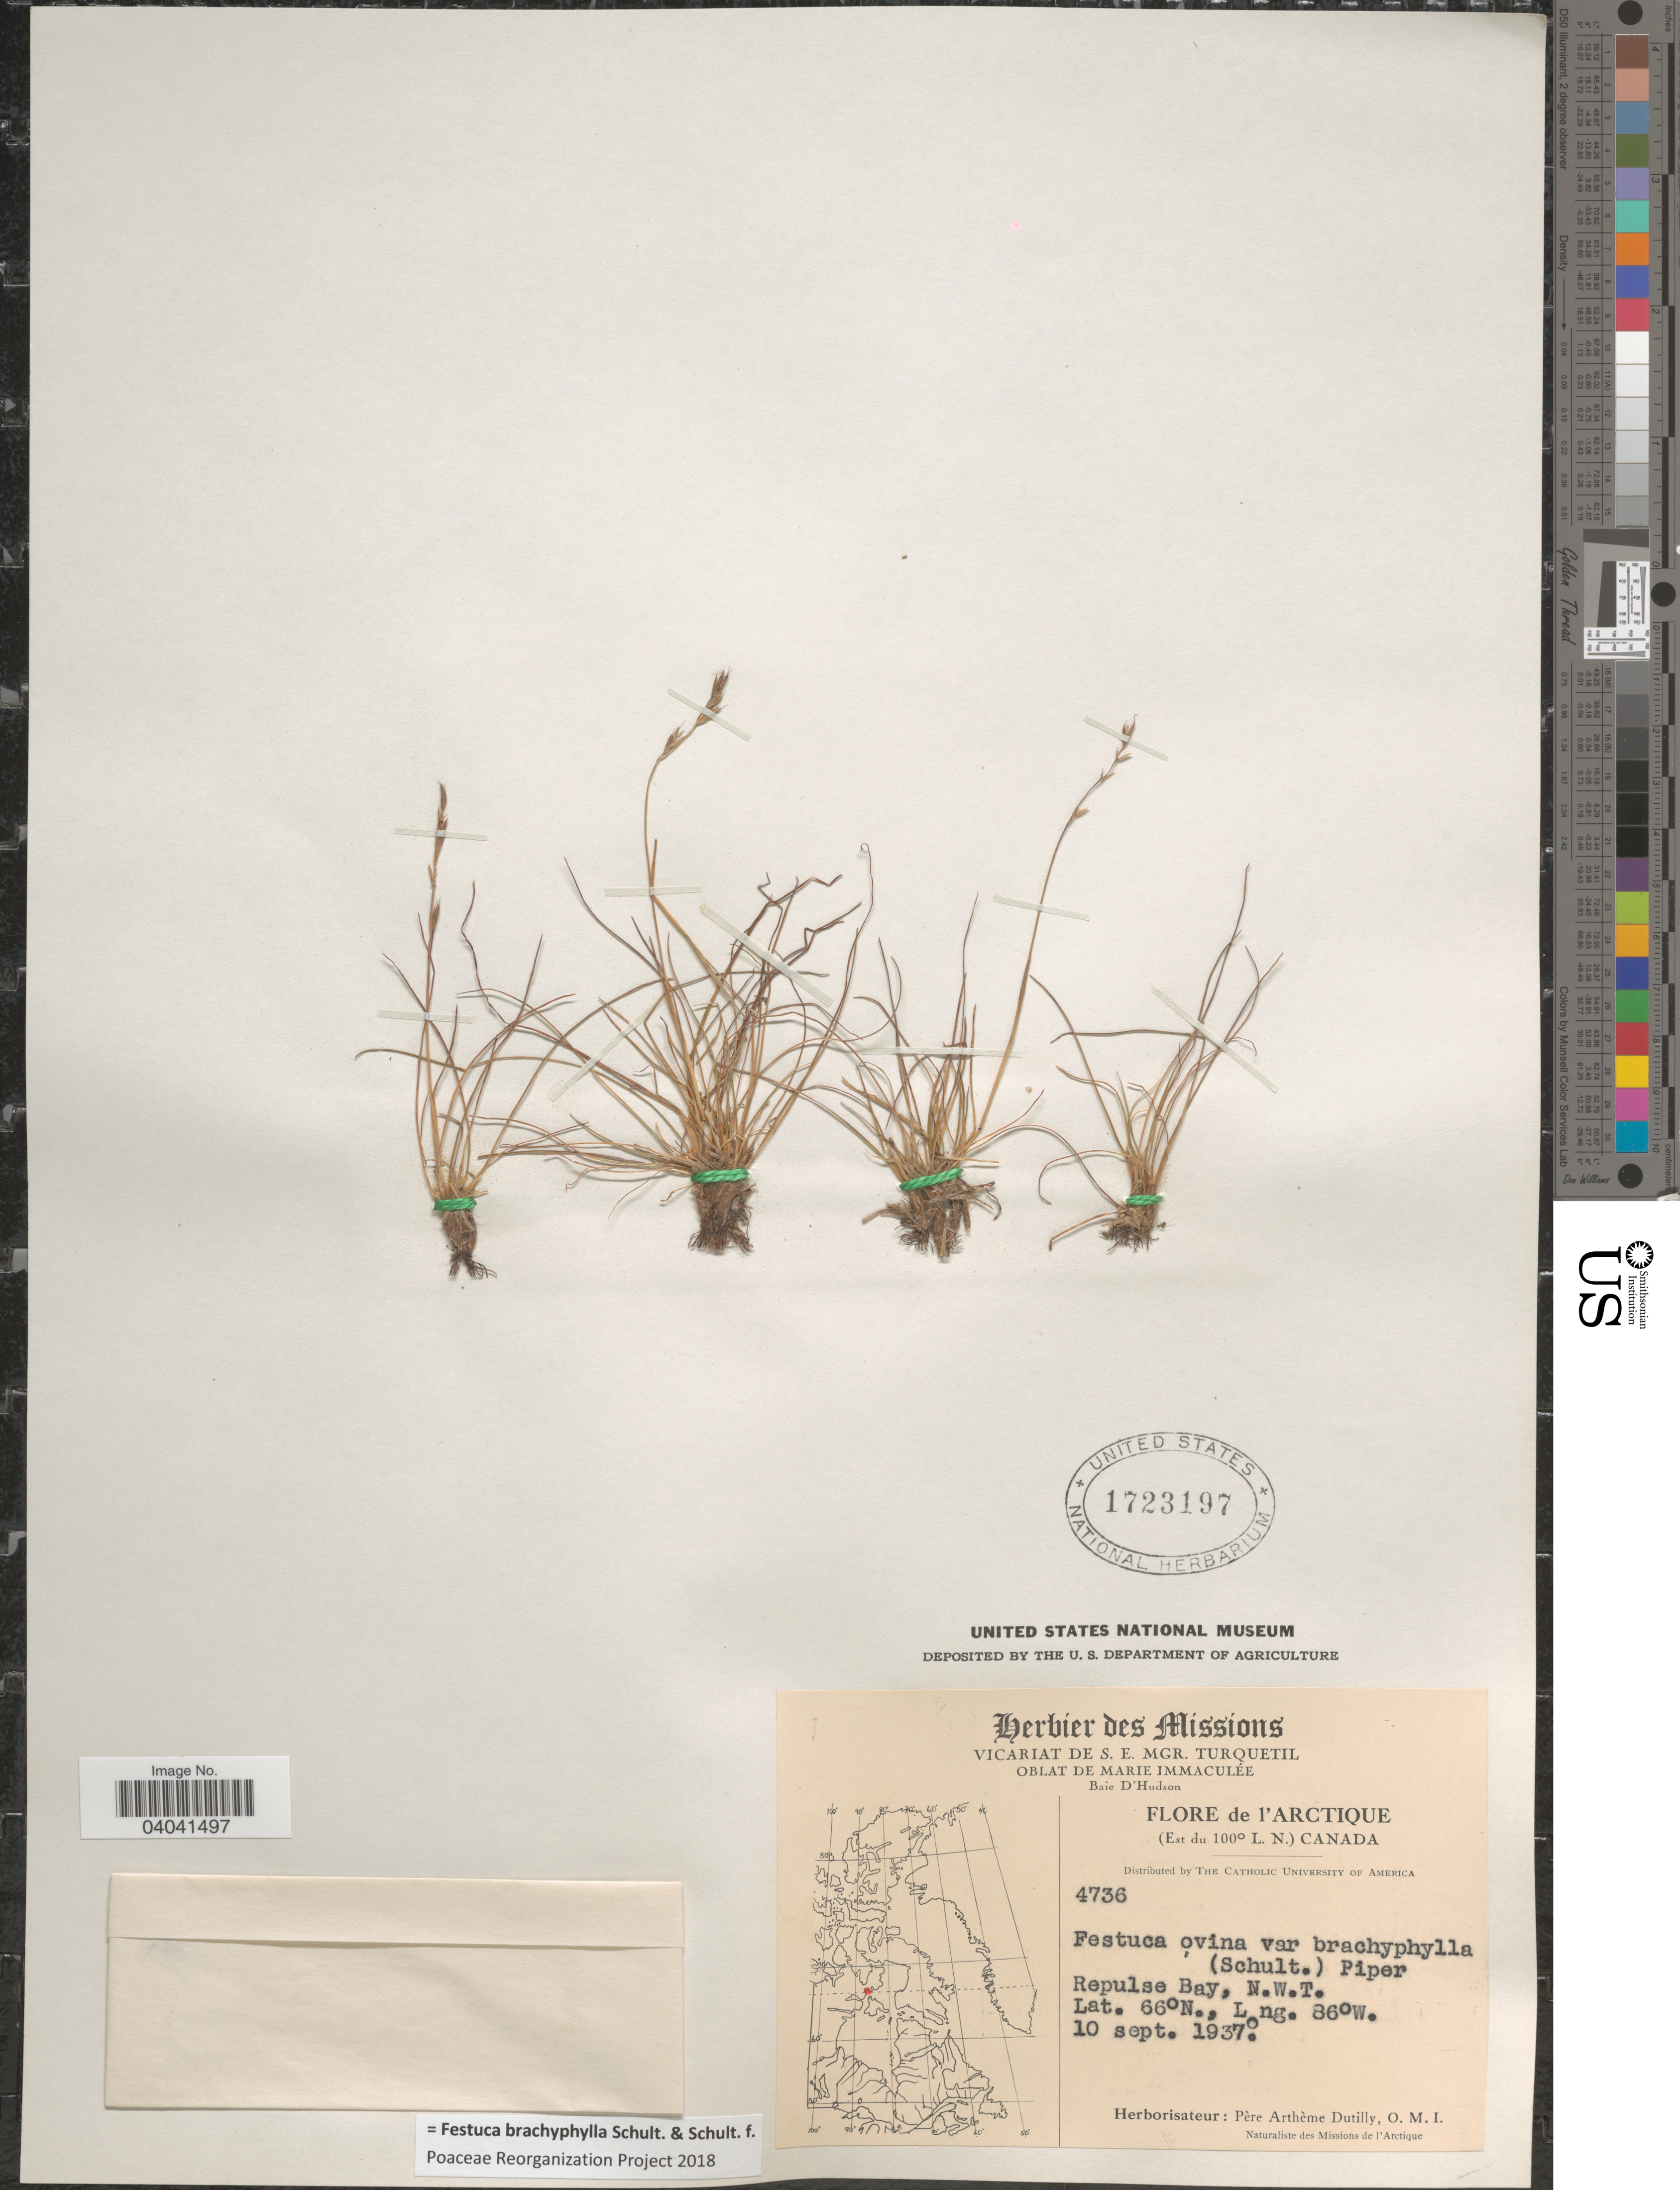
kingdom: Plantae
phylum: Tracheophyta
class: Liliopsida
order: Poales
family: Poaceae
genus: Festuca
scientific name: Festuca brachyphylla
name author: Schult. & Schult. f.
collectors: P. Dutilly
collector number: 4736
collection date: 1937-09-10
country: Canada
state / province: Northwest Territories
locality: L'Arctique.(Est du 100°). Repulse Bay.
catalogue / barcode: US 1723197